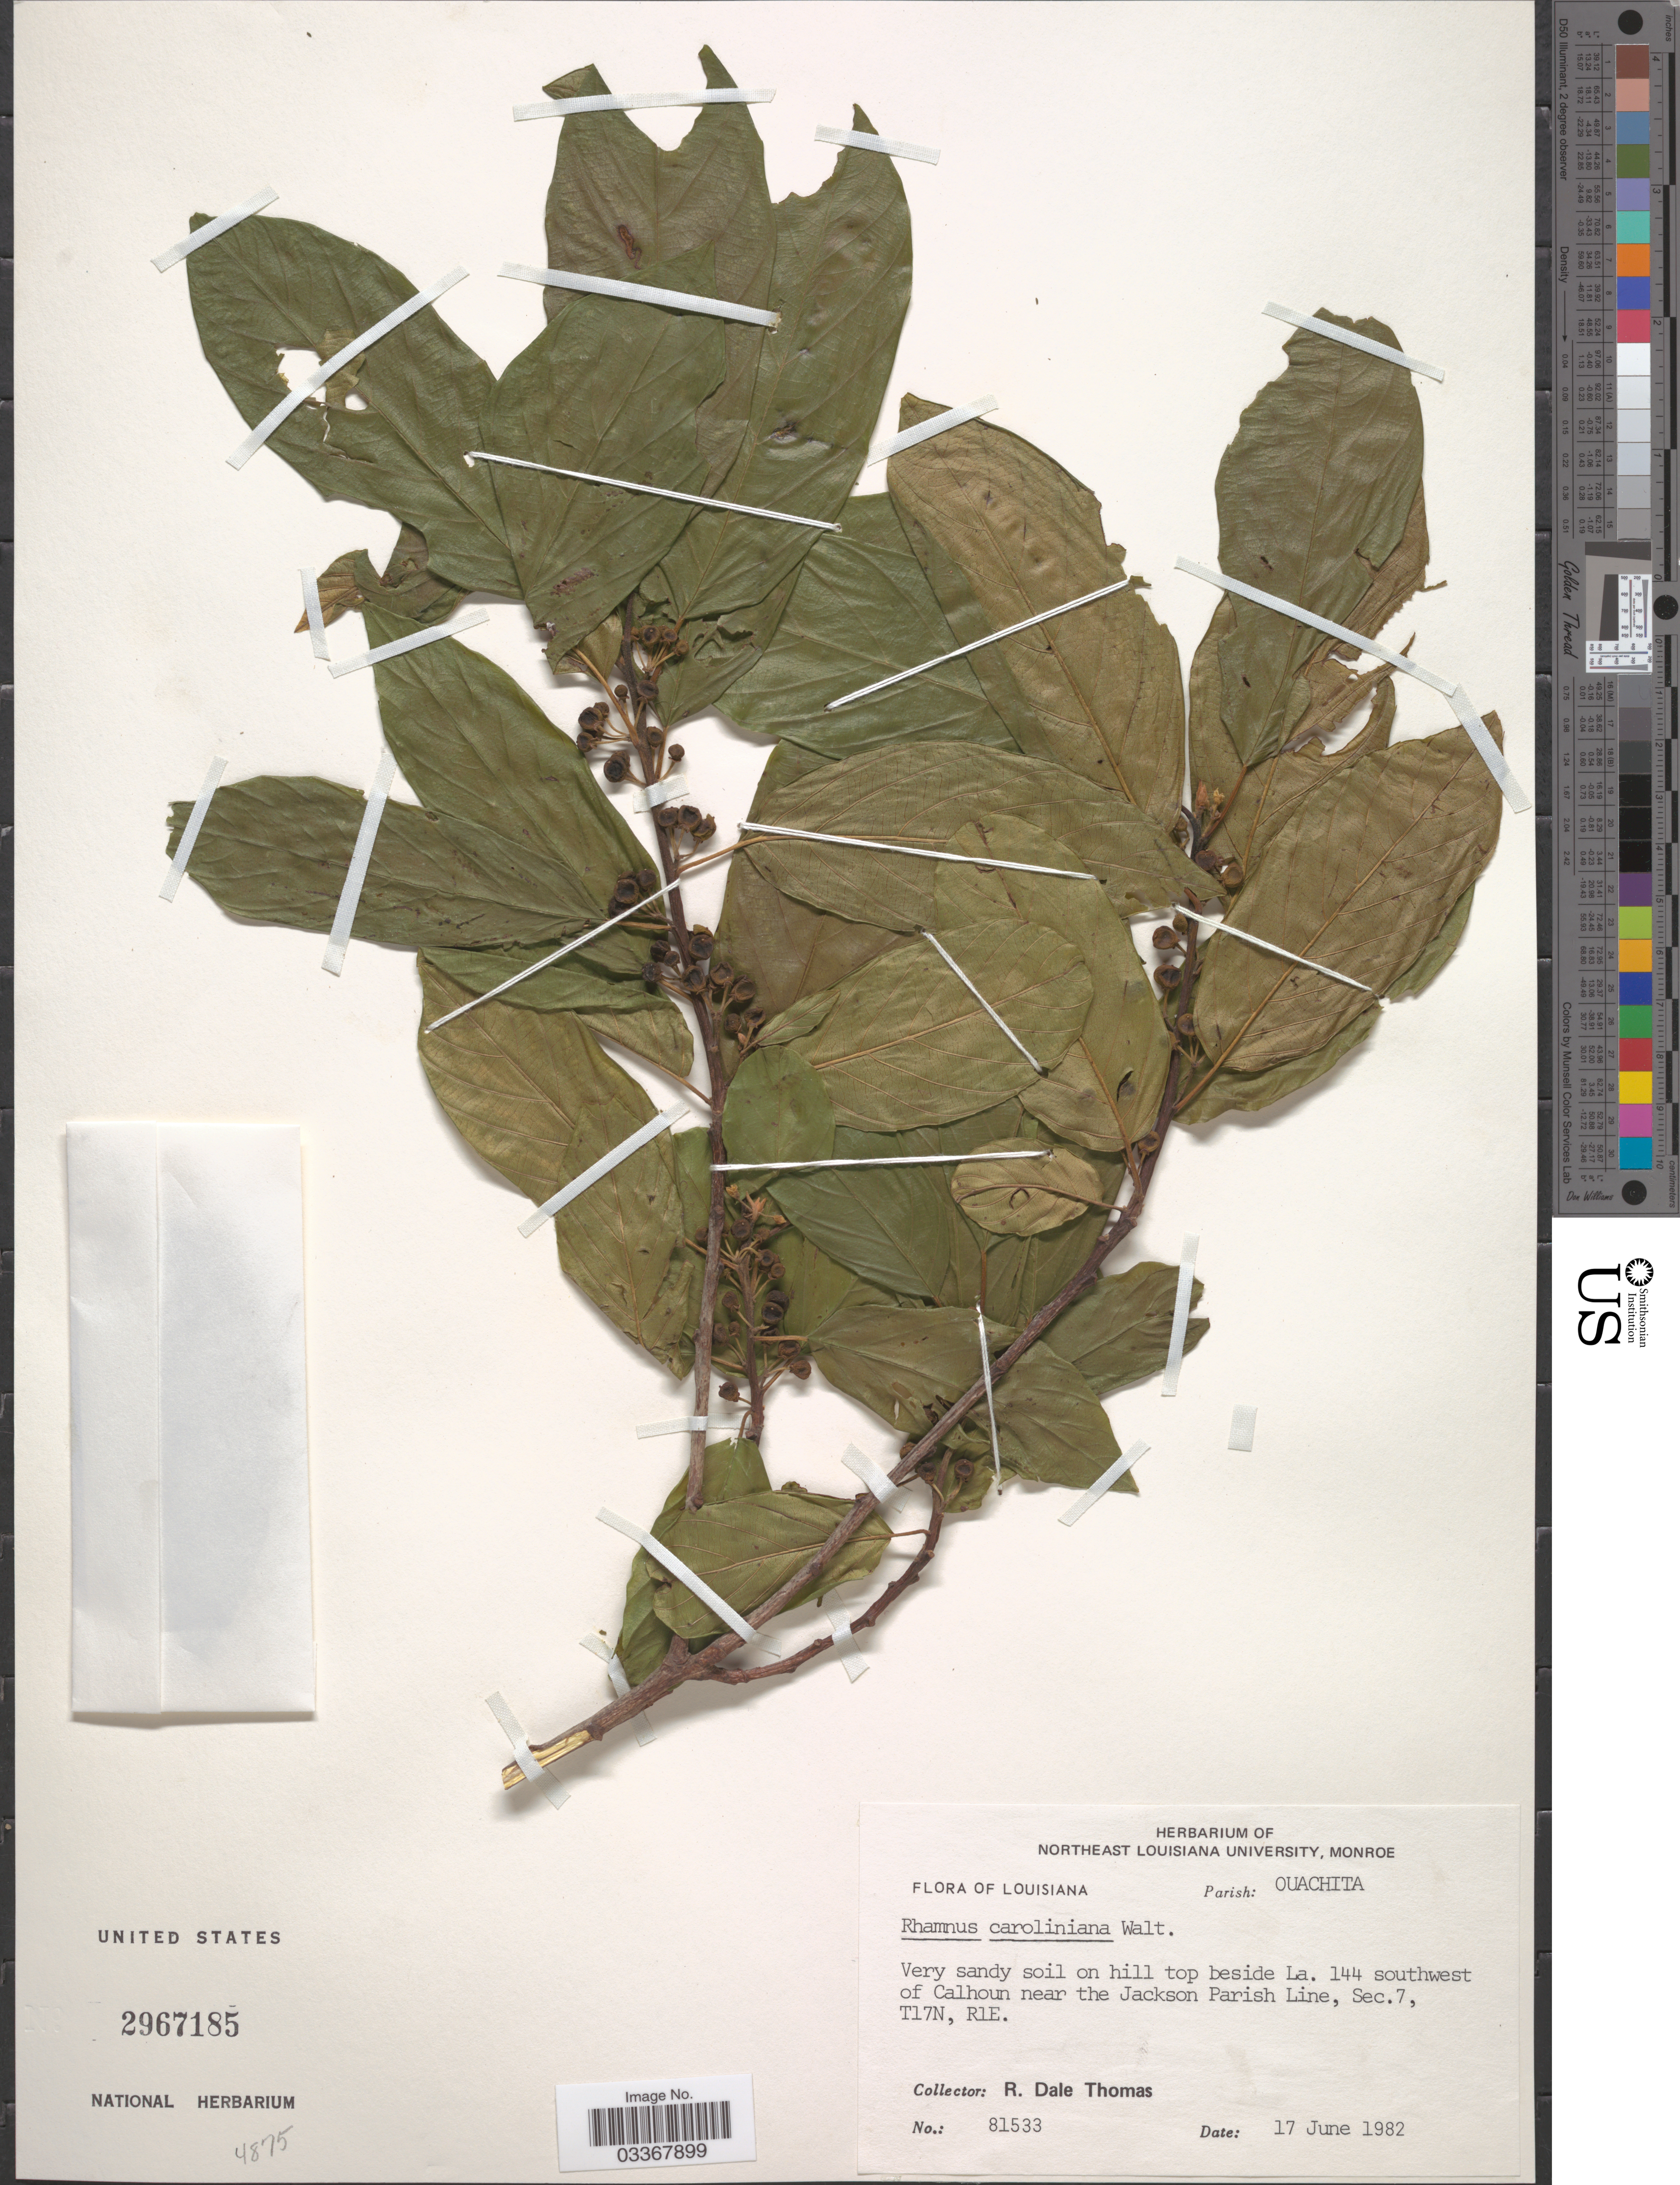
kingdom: Plantae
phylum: Tracheophyta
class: Magnoliopsida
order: Rosales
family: Rhamnaceae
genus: Frangula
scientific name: Frangula caroliniana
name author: (Walter) A. Gray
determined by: Strong, Mark T., (BOT), Smithsonian Institution - National Museum of Natural History (UNITED STATES)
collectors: R. Thomas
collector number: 81533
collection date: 1982-06-17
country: United States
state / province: Louisiana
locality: Parish: Ouachita, Very sandy soil on hill top beside La. 144 southwest of Calhoun near the Jackson Parish Line, Sec. 7, T17N, R1E.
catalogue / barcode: US 2967185